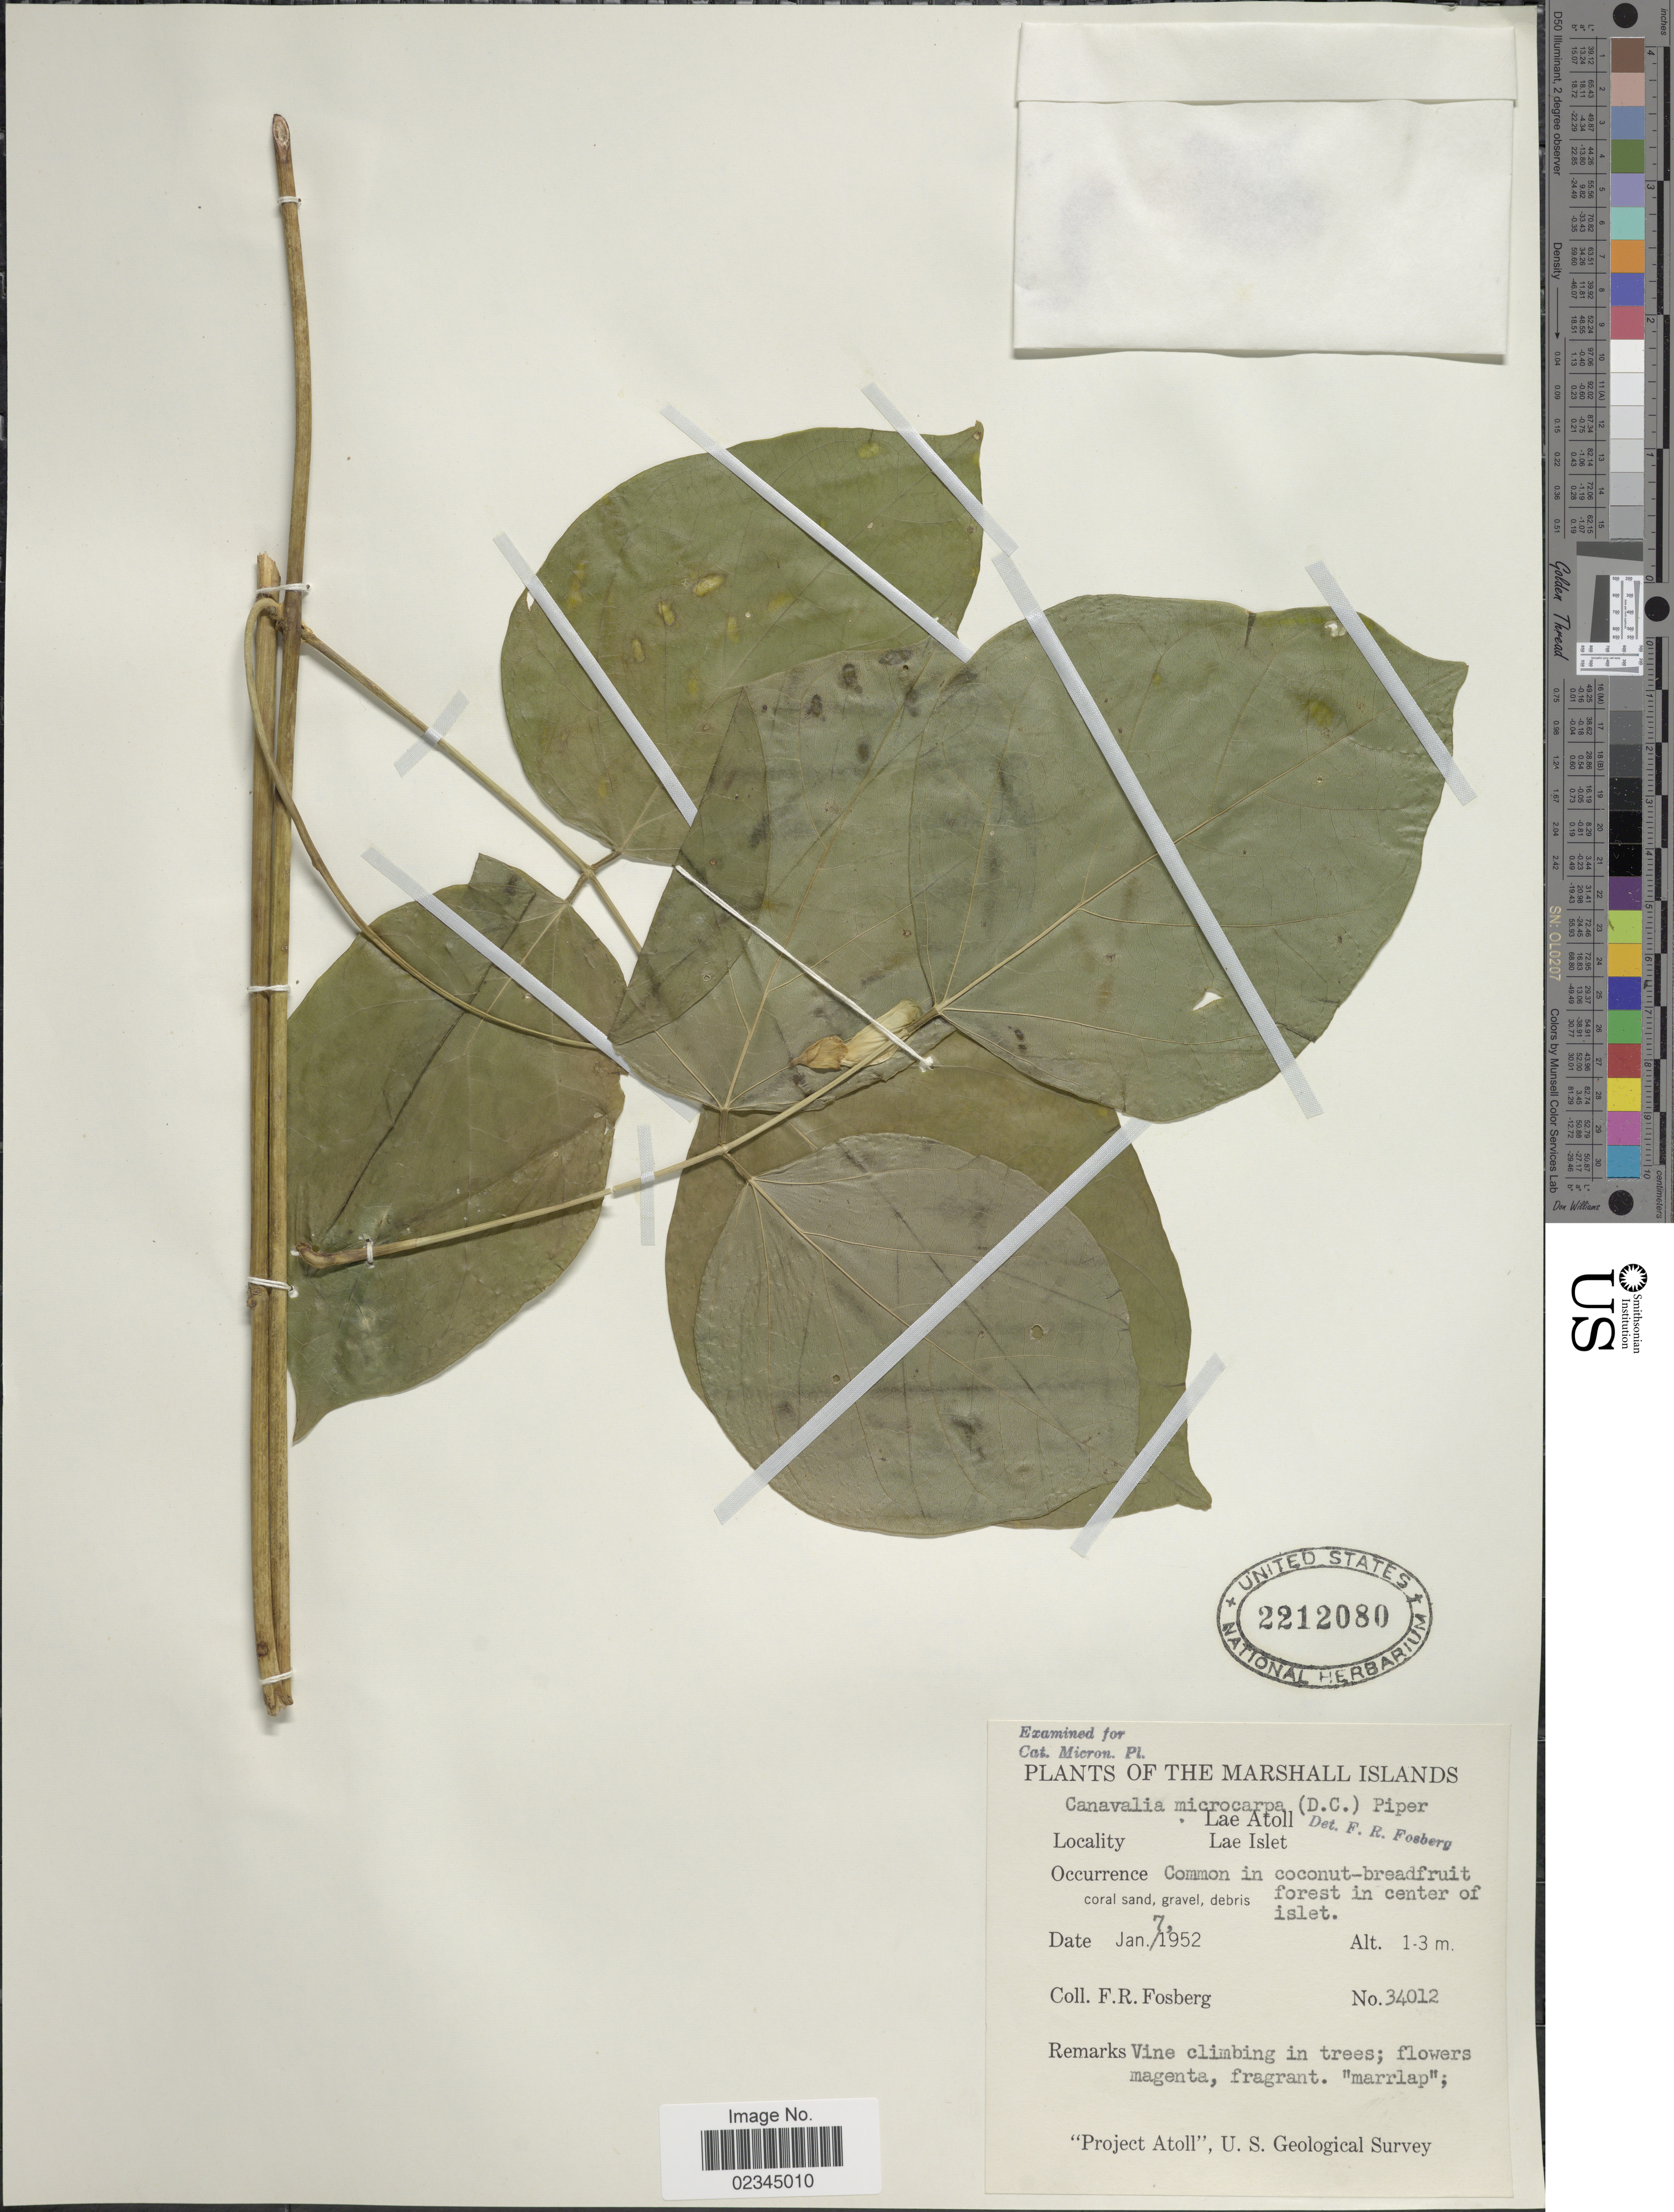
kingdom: Plantae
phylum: Tracheophyta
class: Magnoliopsida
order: Fabales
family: Fabaceae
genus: Canavalia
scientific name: Canavalia cathartica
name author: Thouars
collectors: F. R. Fosberg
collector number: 34012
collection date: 1952-01-07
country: Marshall Islands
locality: Lae Atoll, Lae Islet, center of islet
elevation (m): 1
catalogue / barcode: US 2212080